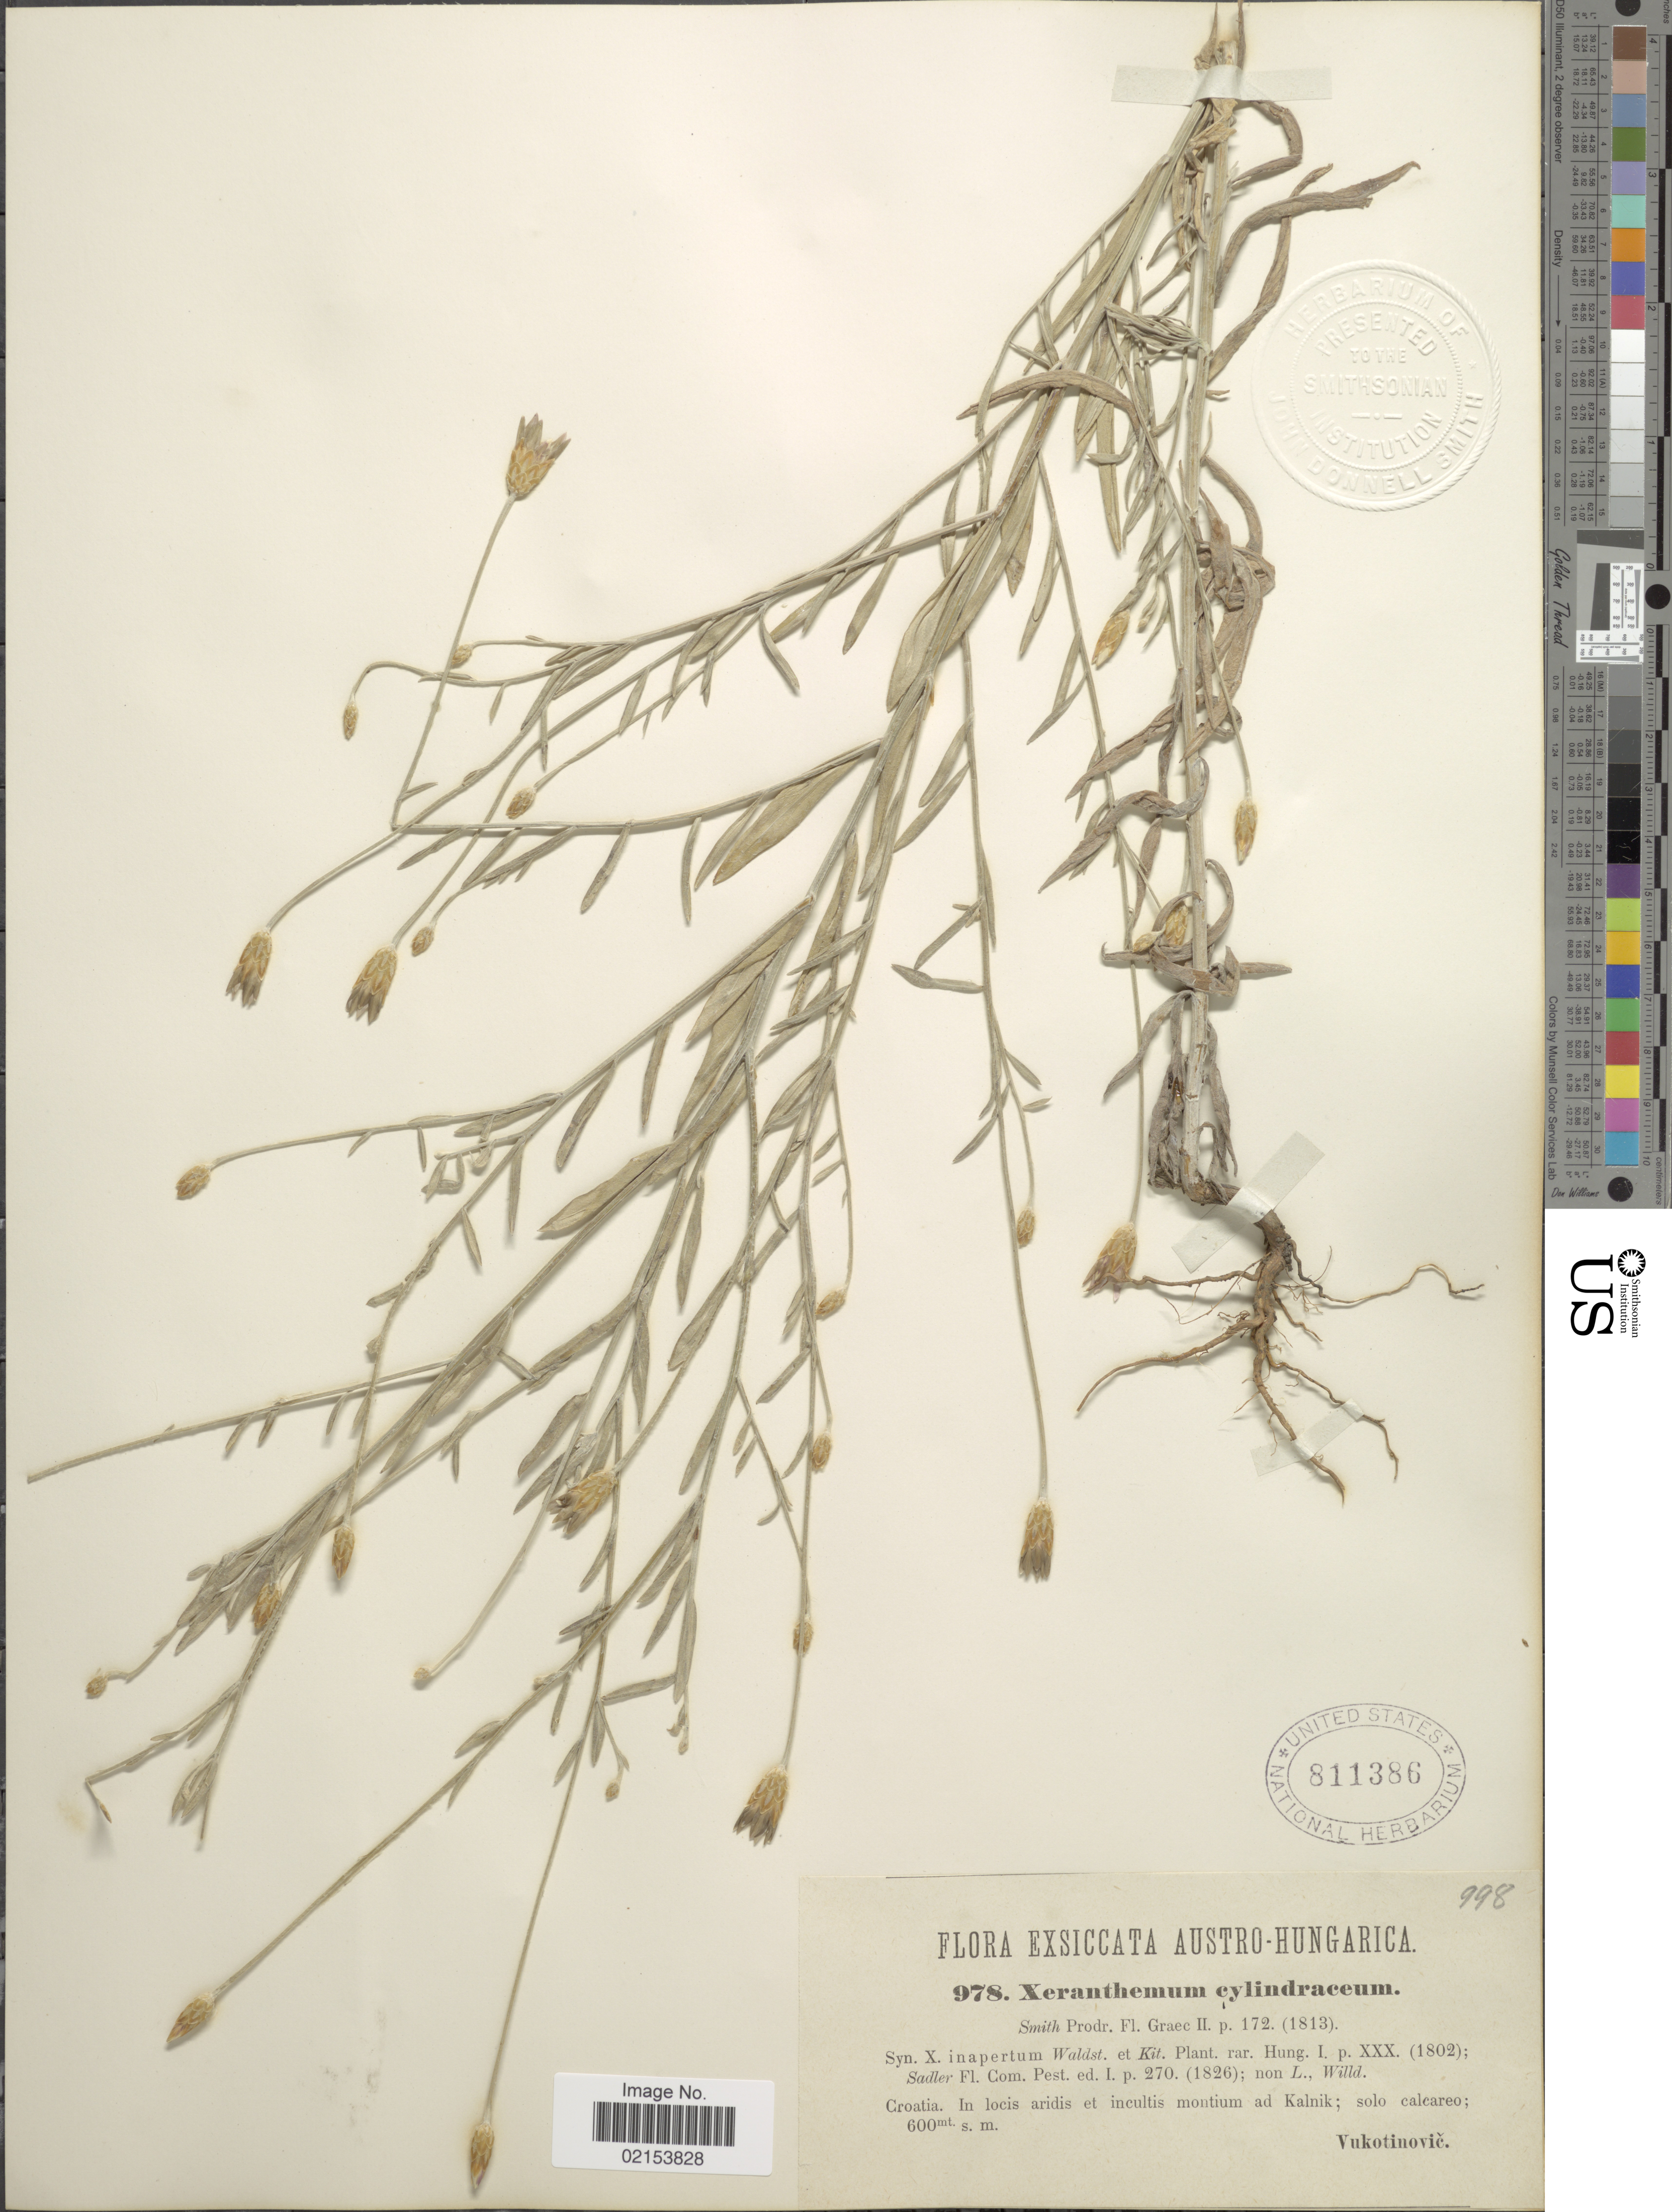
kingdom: Plantae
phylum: Tracheophyta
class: Magnoliopsida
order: Asterales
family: Asteraceae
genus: Xeranthemum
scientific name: Xeranthemum cylindraceum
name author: Sm.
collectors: Vukotinovi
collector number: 978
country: Croatia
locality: Ad Kalnik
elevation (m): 600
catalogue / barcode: US 811386